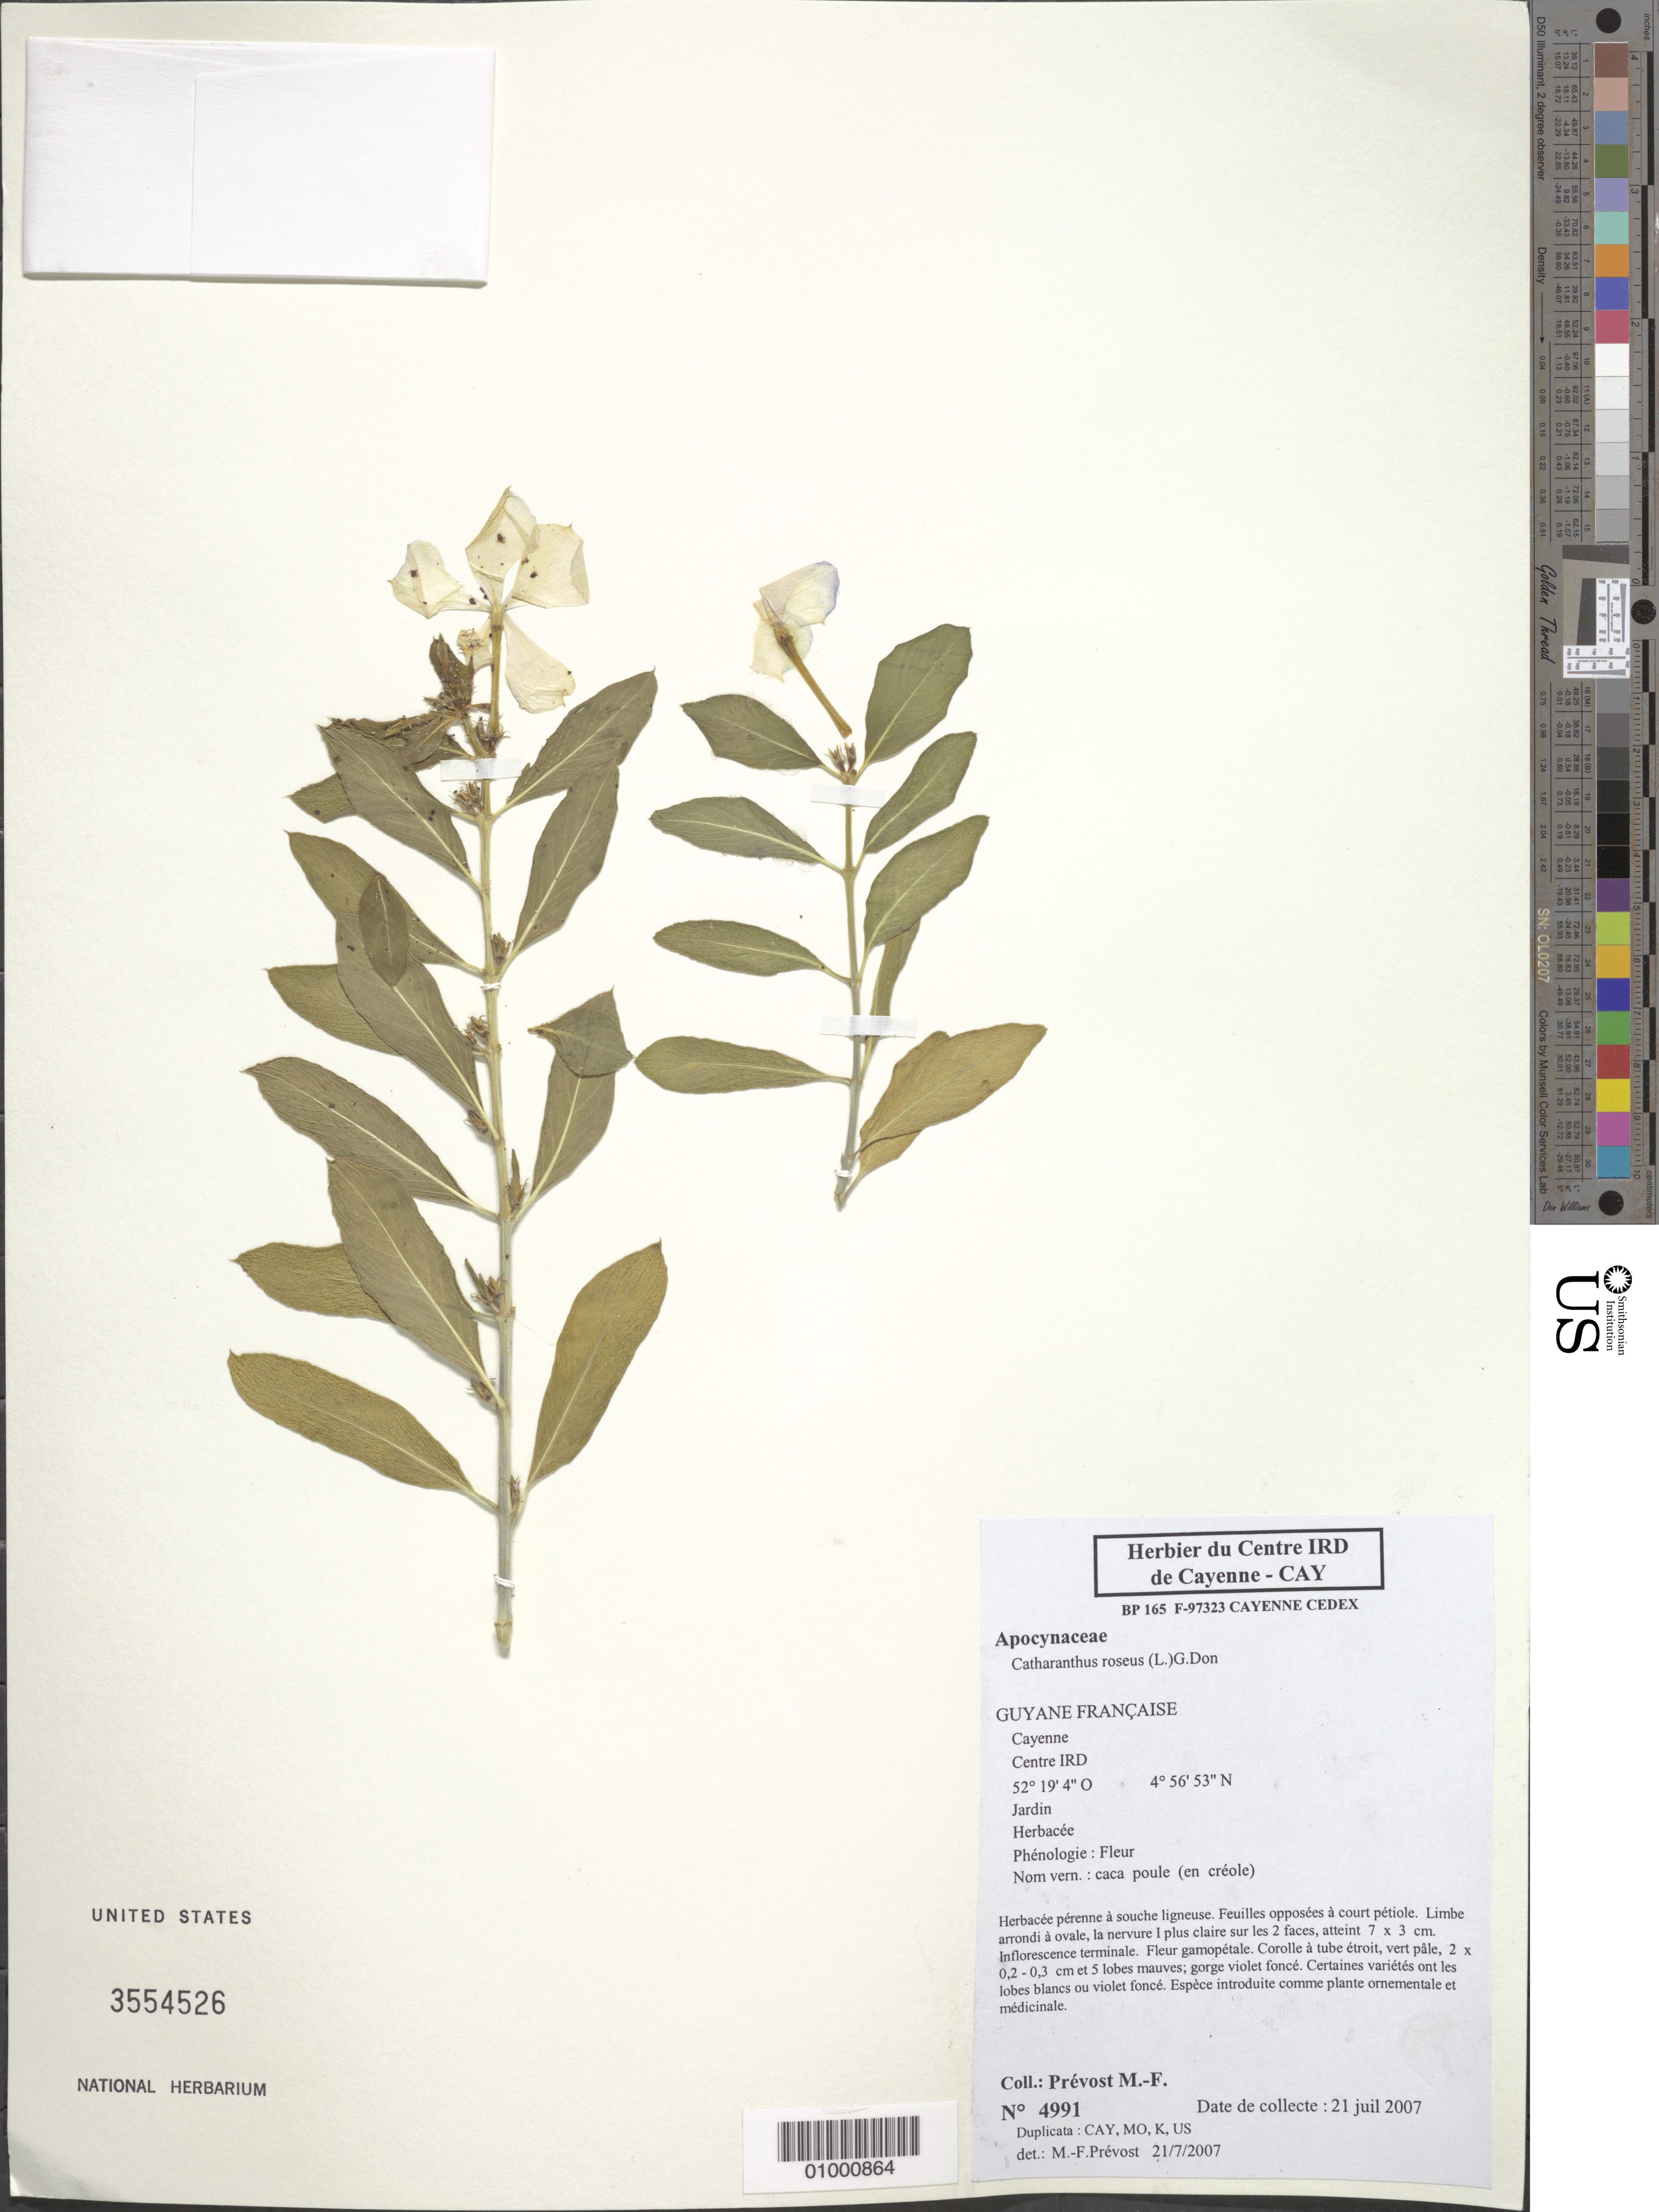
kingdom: Plantae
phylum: Tracheophyta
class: Magnoliopsida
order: Gentianales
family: Apocynaceae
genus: Catharanthus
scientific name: Catharanthus roseus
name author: (L.) G. Don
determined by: Prévost, M.-F.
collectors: M.-F. Prévost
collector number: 4991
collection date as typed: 21-Jul-07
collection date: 2007-07-21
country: French Guiana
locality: Cayenne, Centre IRD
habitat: Jardin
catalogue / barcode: US 3554526